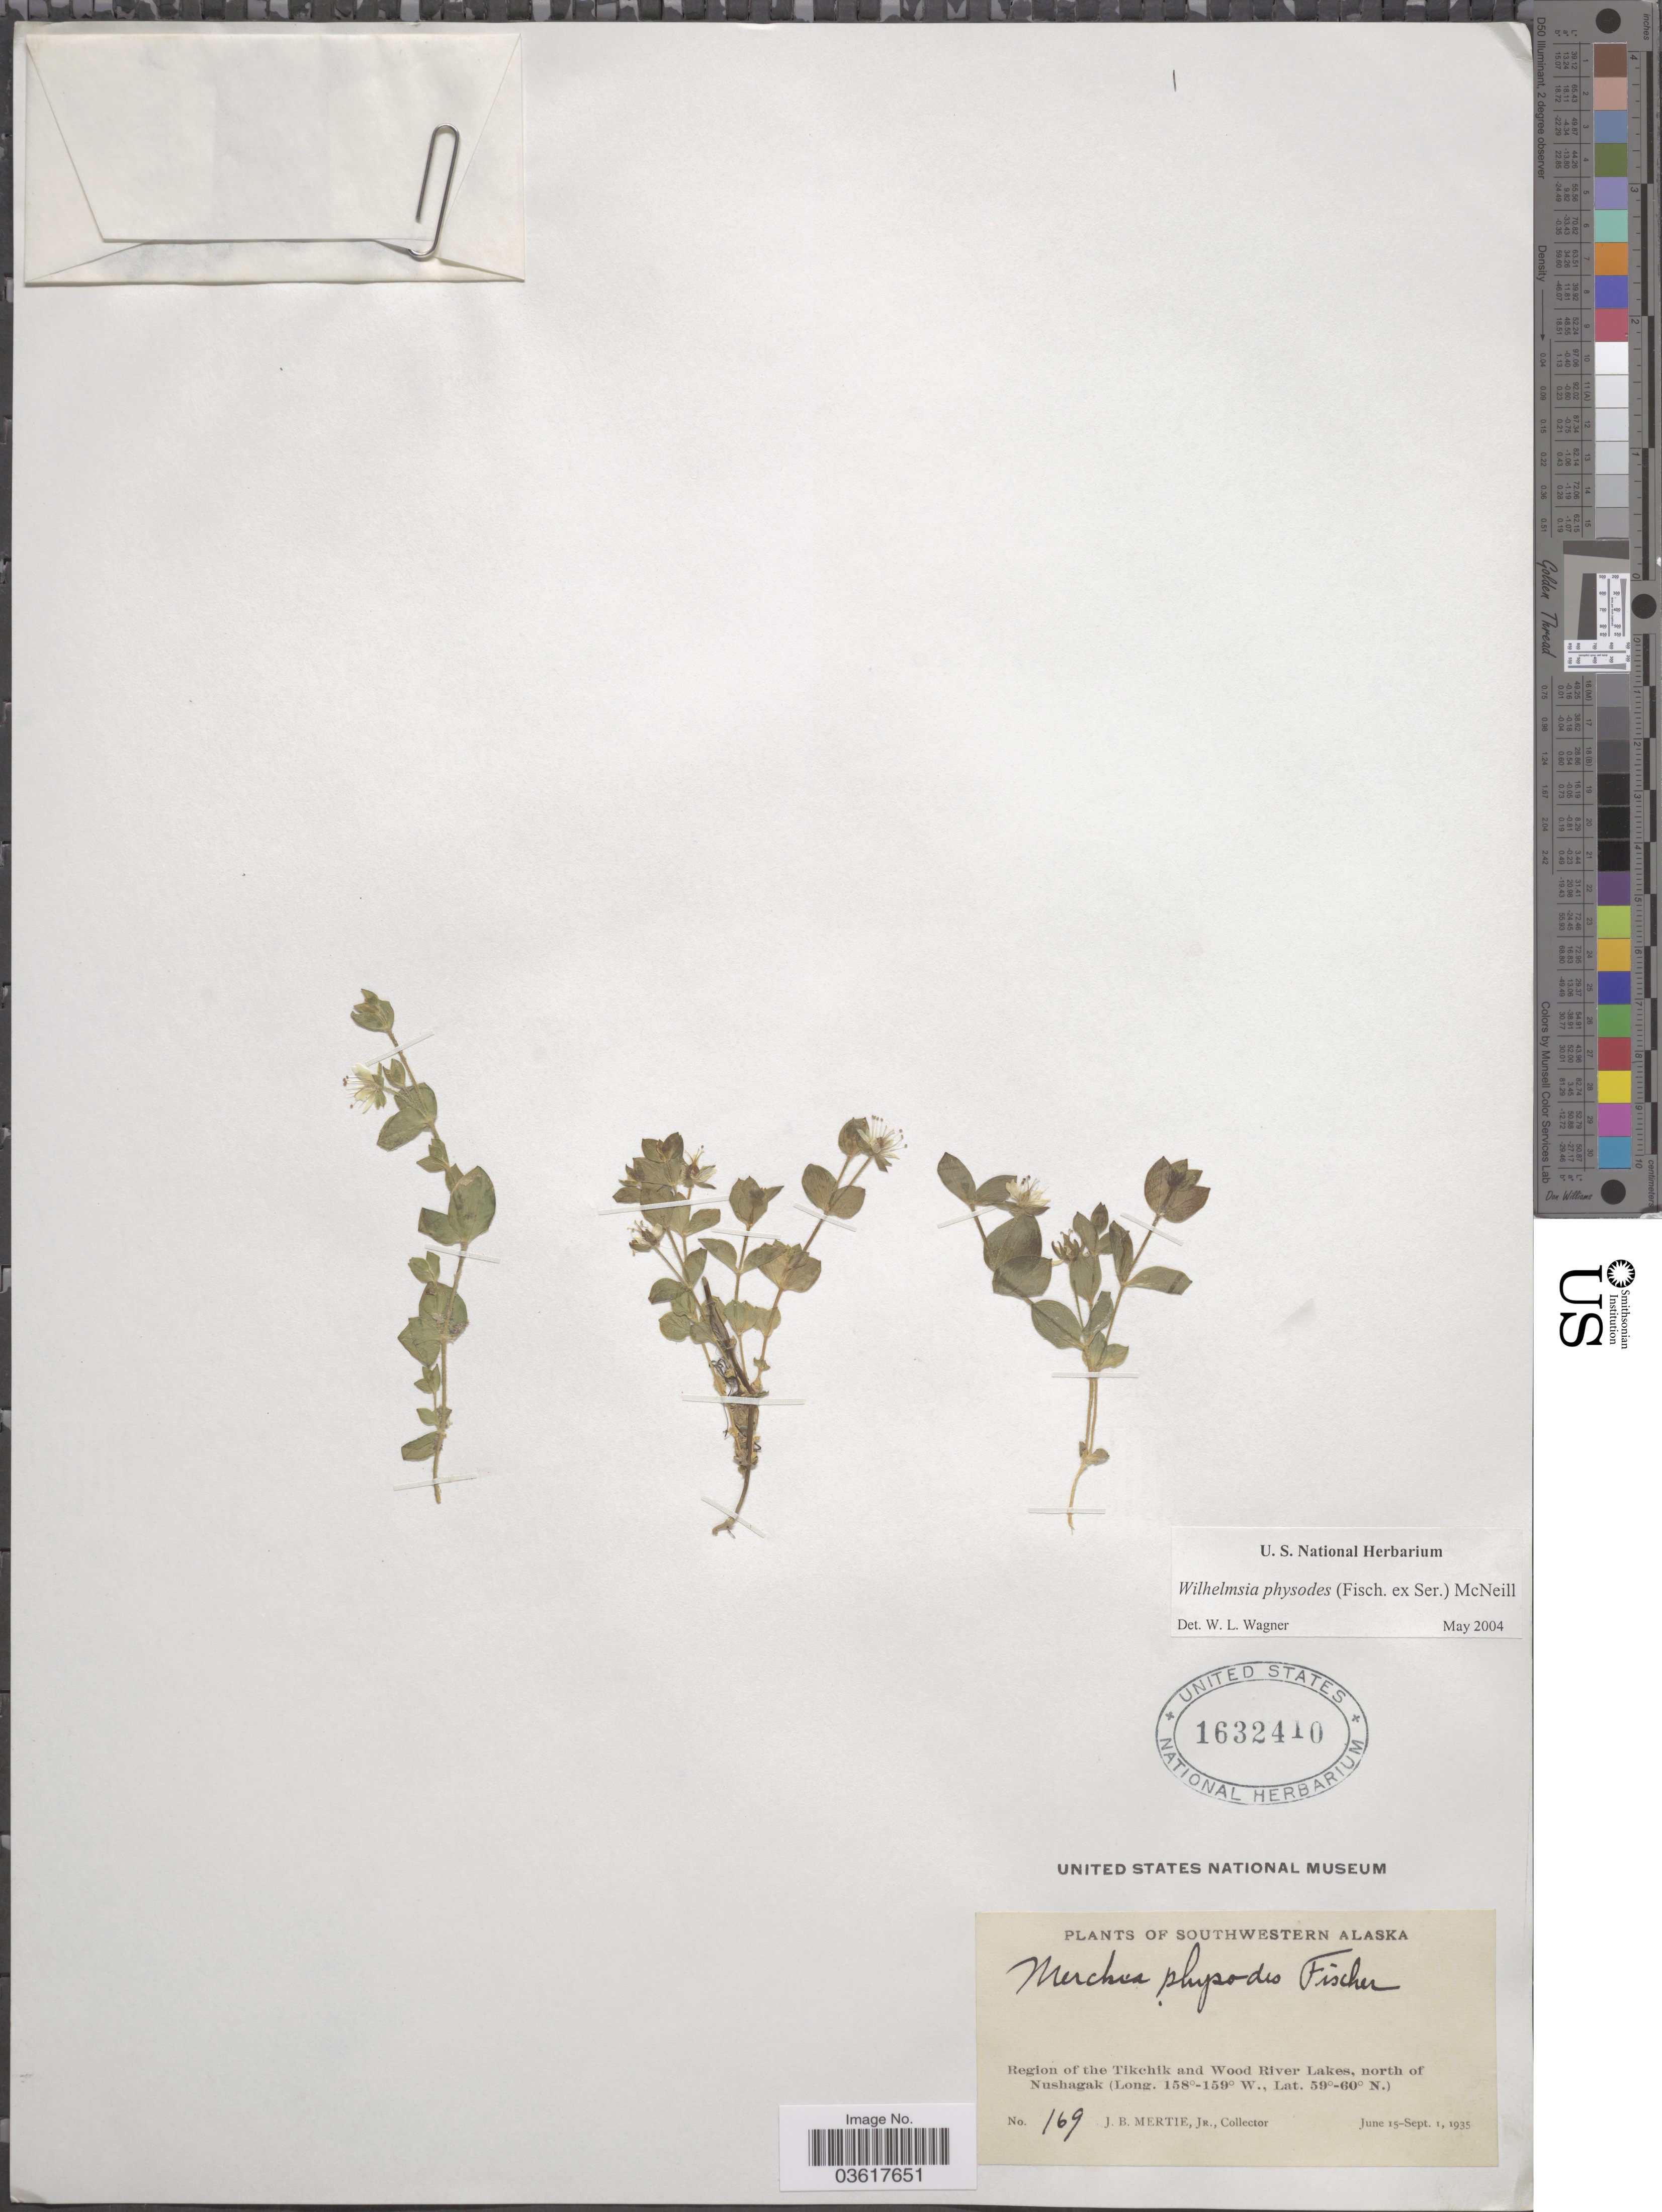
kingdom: Plantae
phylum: Tracheophyta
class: Magnoliopsida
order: Caryophyllales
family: Caryophyllaceae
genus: Wilhelmsia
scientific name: Wilhelmsia sp.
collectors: J. Mertie Jr.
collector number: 169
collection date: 1935-06-15/1935-09-01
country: United States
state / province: Alaska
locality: Southwestern Alaska. Region of the Tikchik and Wood River Lakes, north of Nushagak.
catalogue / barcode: US 1632410